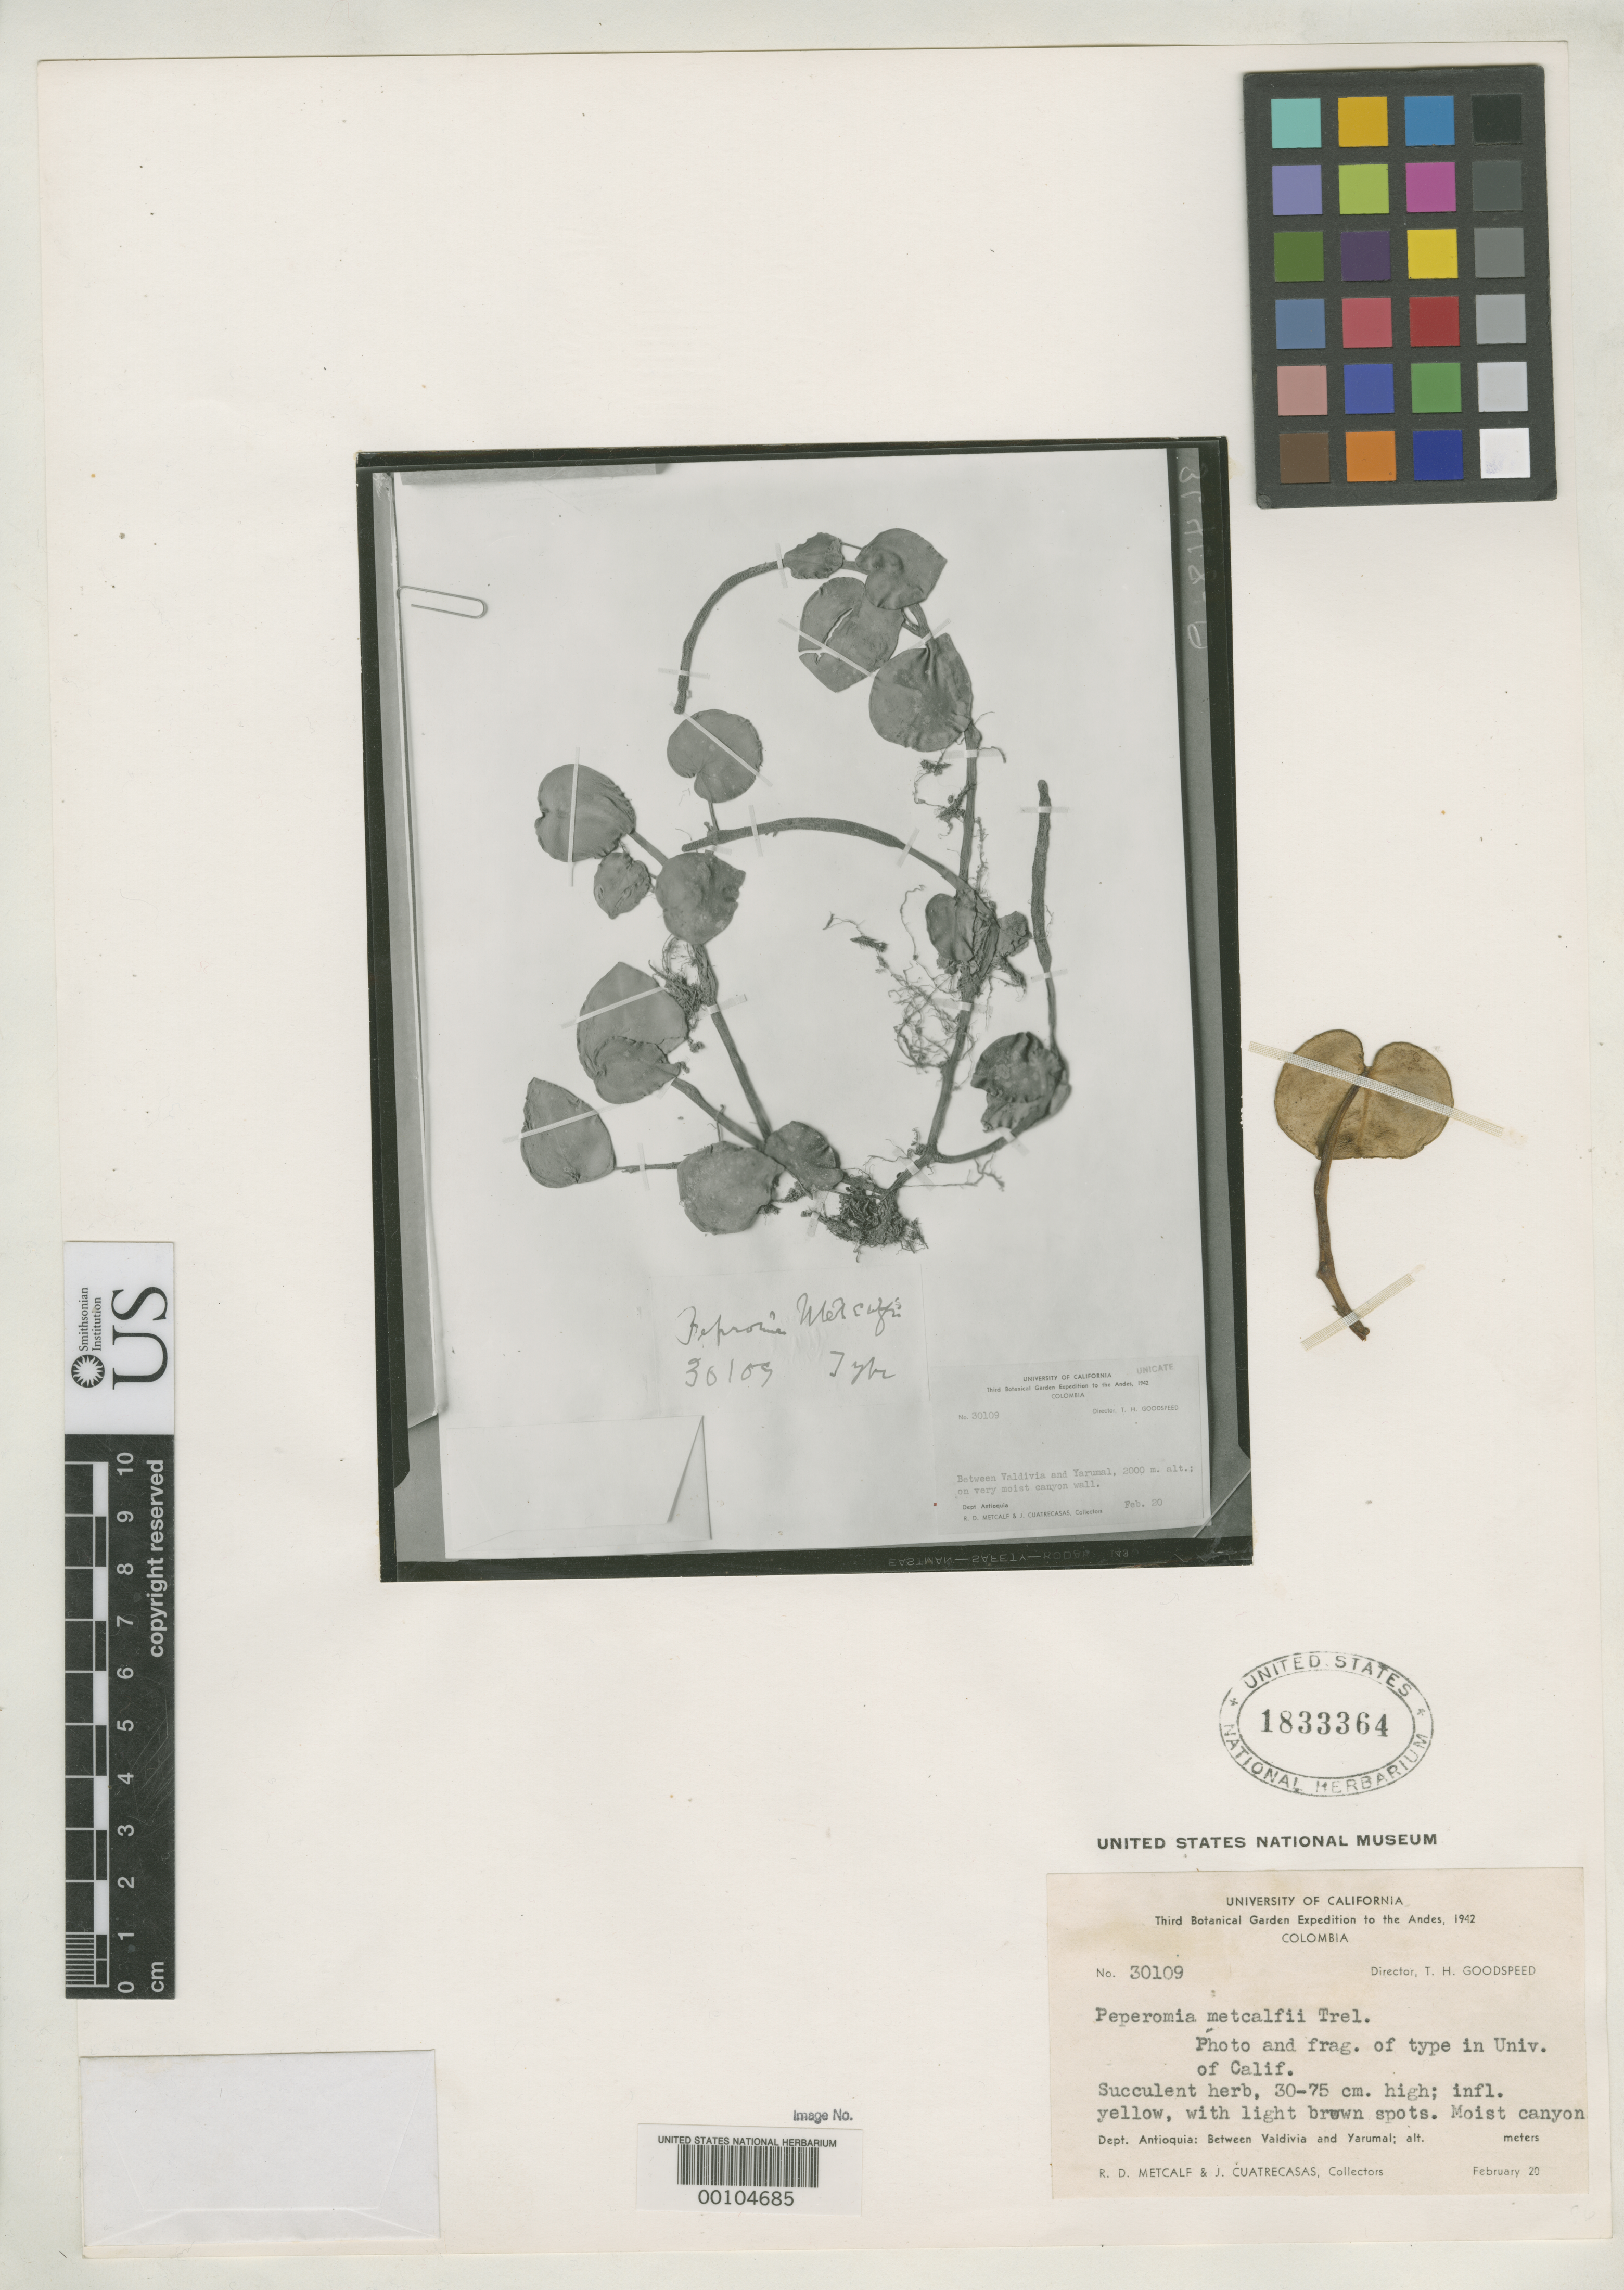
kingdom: Plantae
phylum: Tracheophyta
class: Magnoliopsida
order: Piperales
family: Piperaceae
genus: Peperomia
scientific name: Peperomia metcalfii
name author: Trel. & Yunck.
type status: Isotype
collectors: R. D. Metcalf & J. Cuatrecasas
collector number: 30109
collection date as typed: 20 Feb 1942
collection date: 1942-02-20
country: Colombia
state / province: Antioquia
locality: Between Valdivia and Yarumal.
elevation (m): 2000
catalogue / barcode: US 1833364